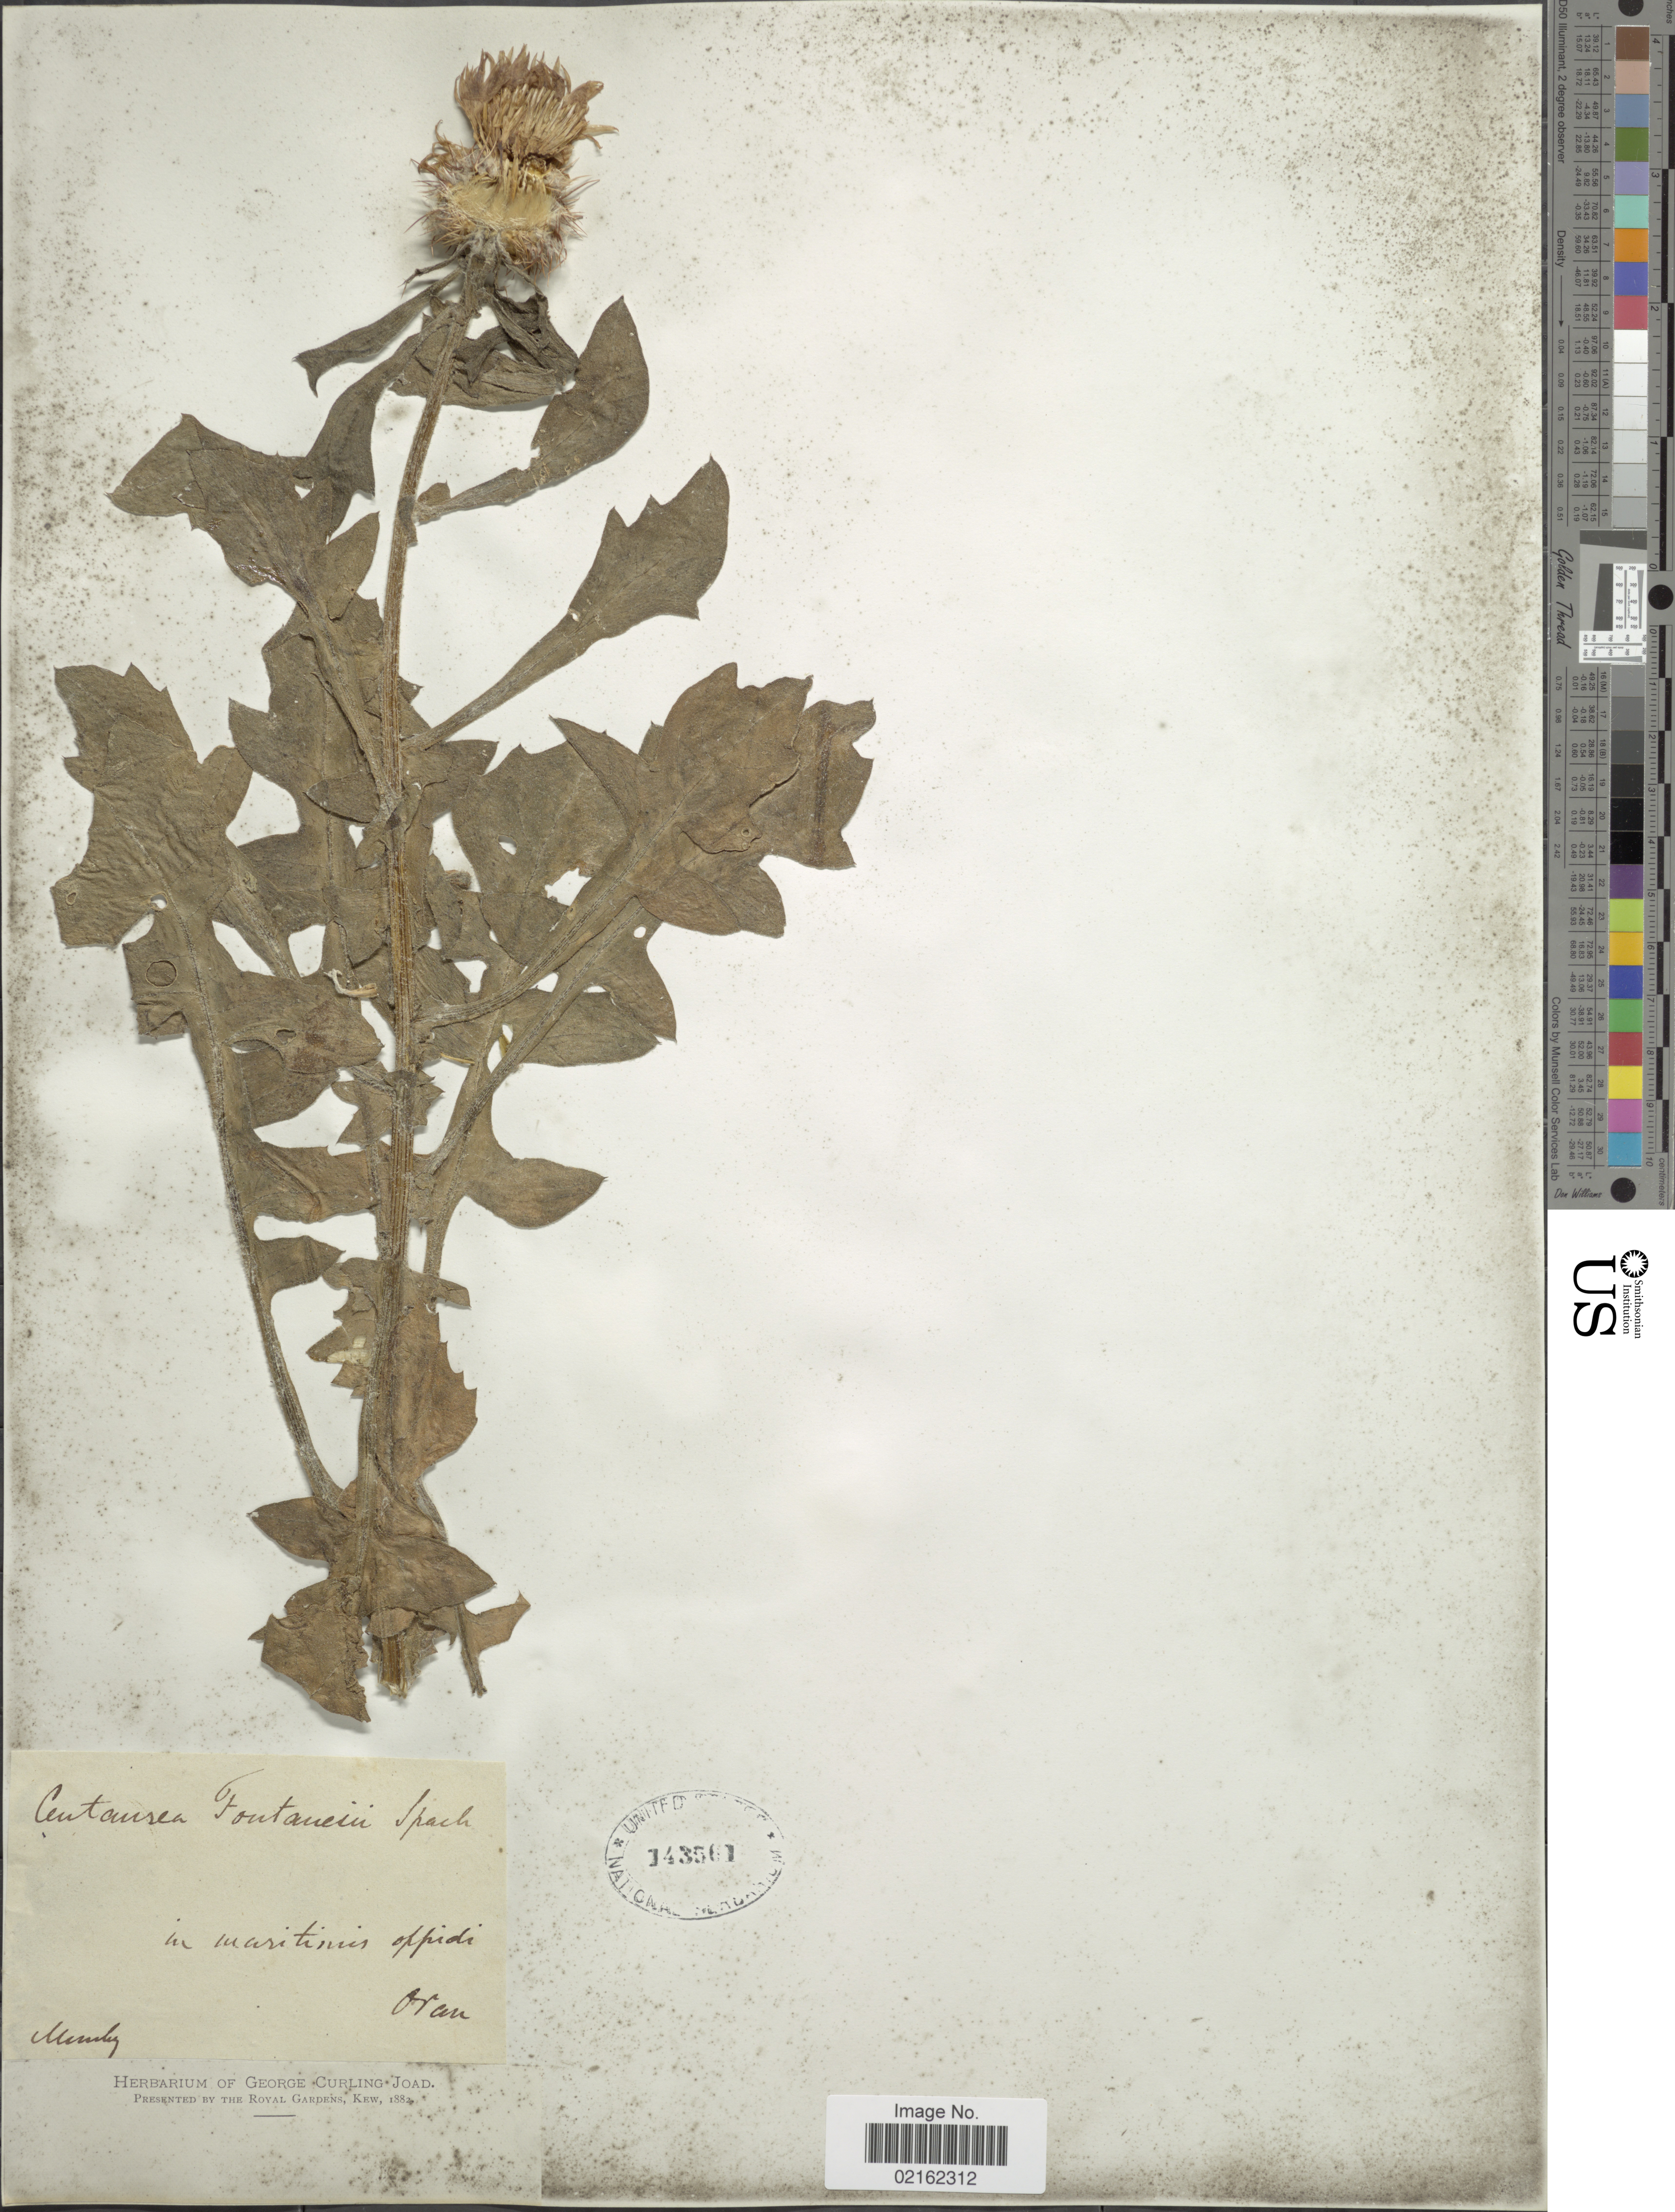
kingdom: Plantae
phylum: Tracheophyta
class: Magnoliopsida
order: Asterales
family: Asteraceae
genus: Centaurea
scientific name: Centaurea sphaerocephala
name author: L.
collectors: Munby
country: Algeria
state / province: Oran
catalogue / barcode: US 143561